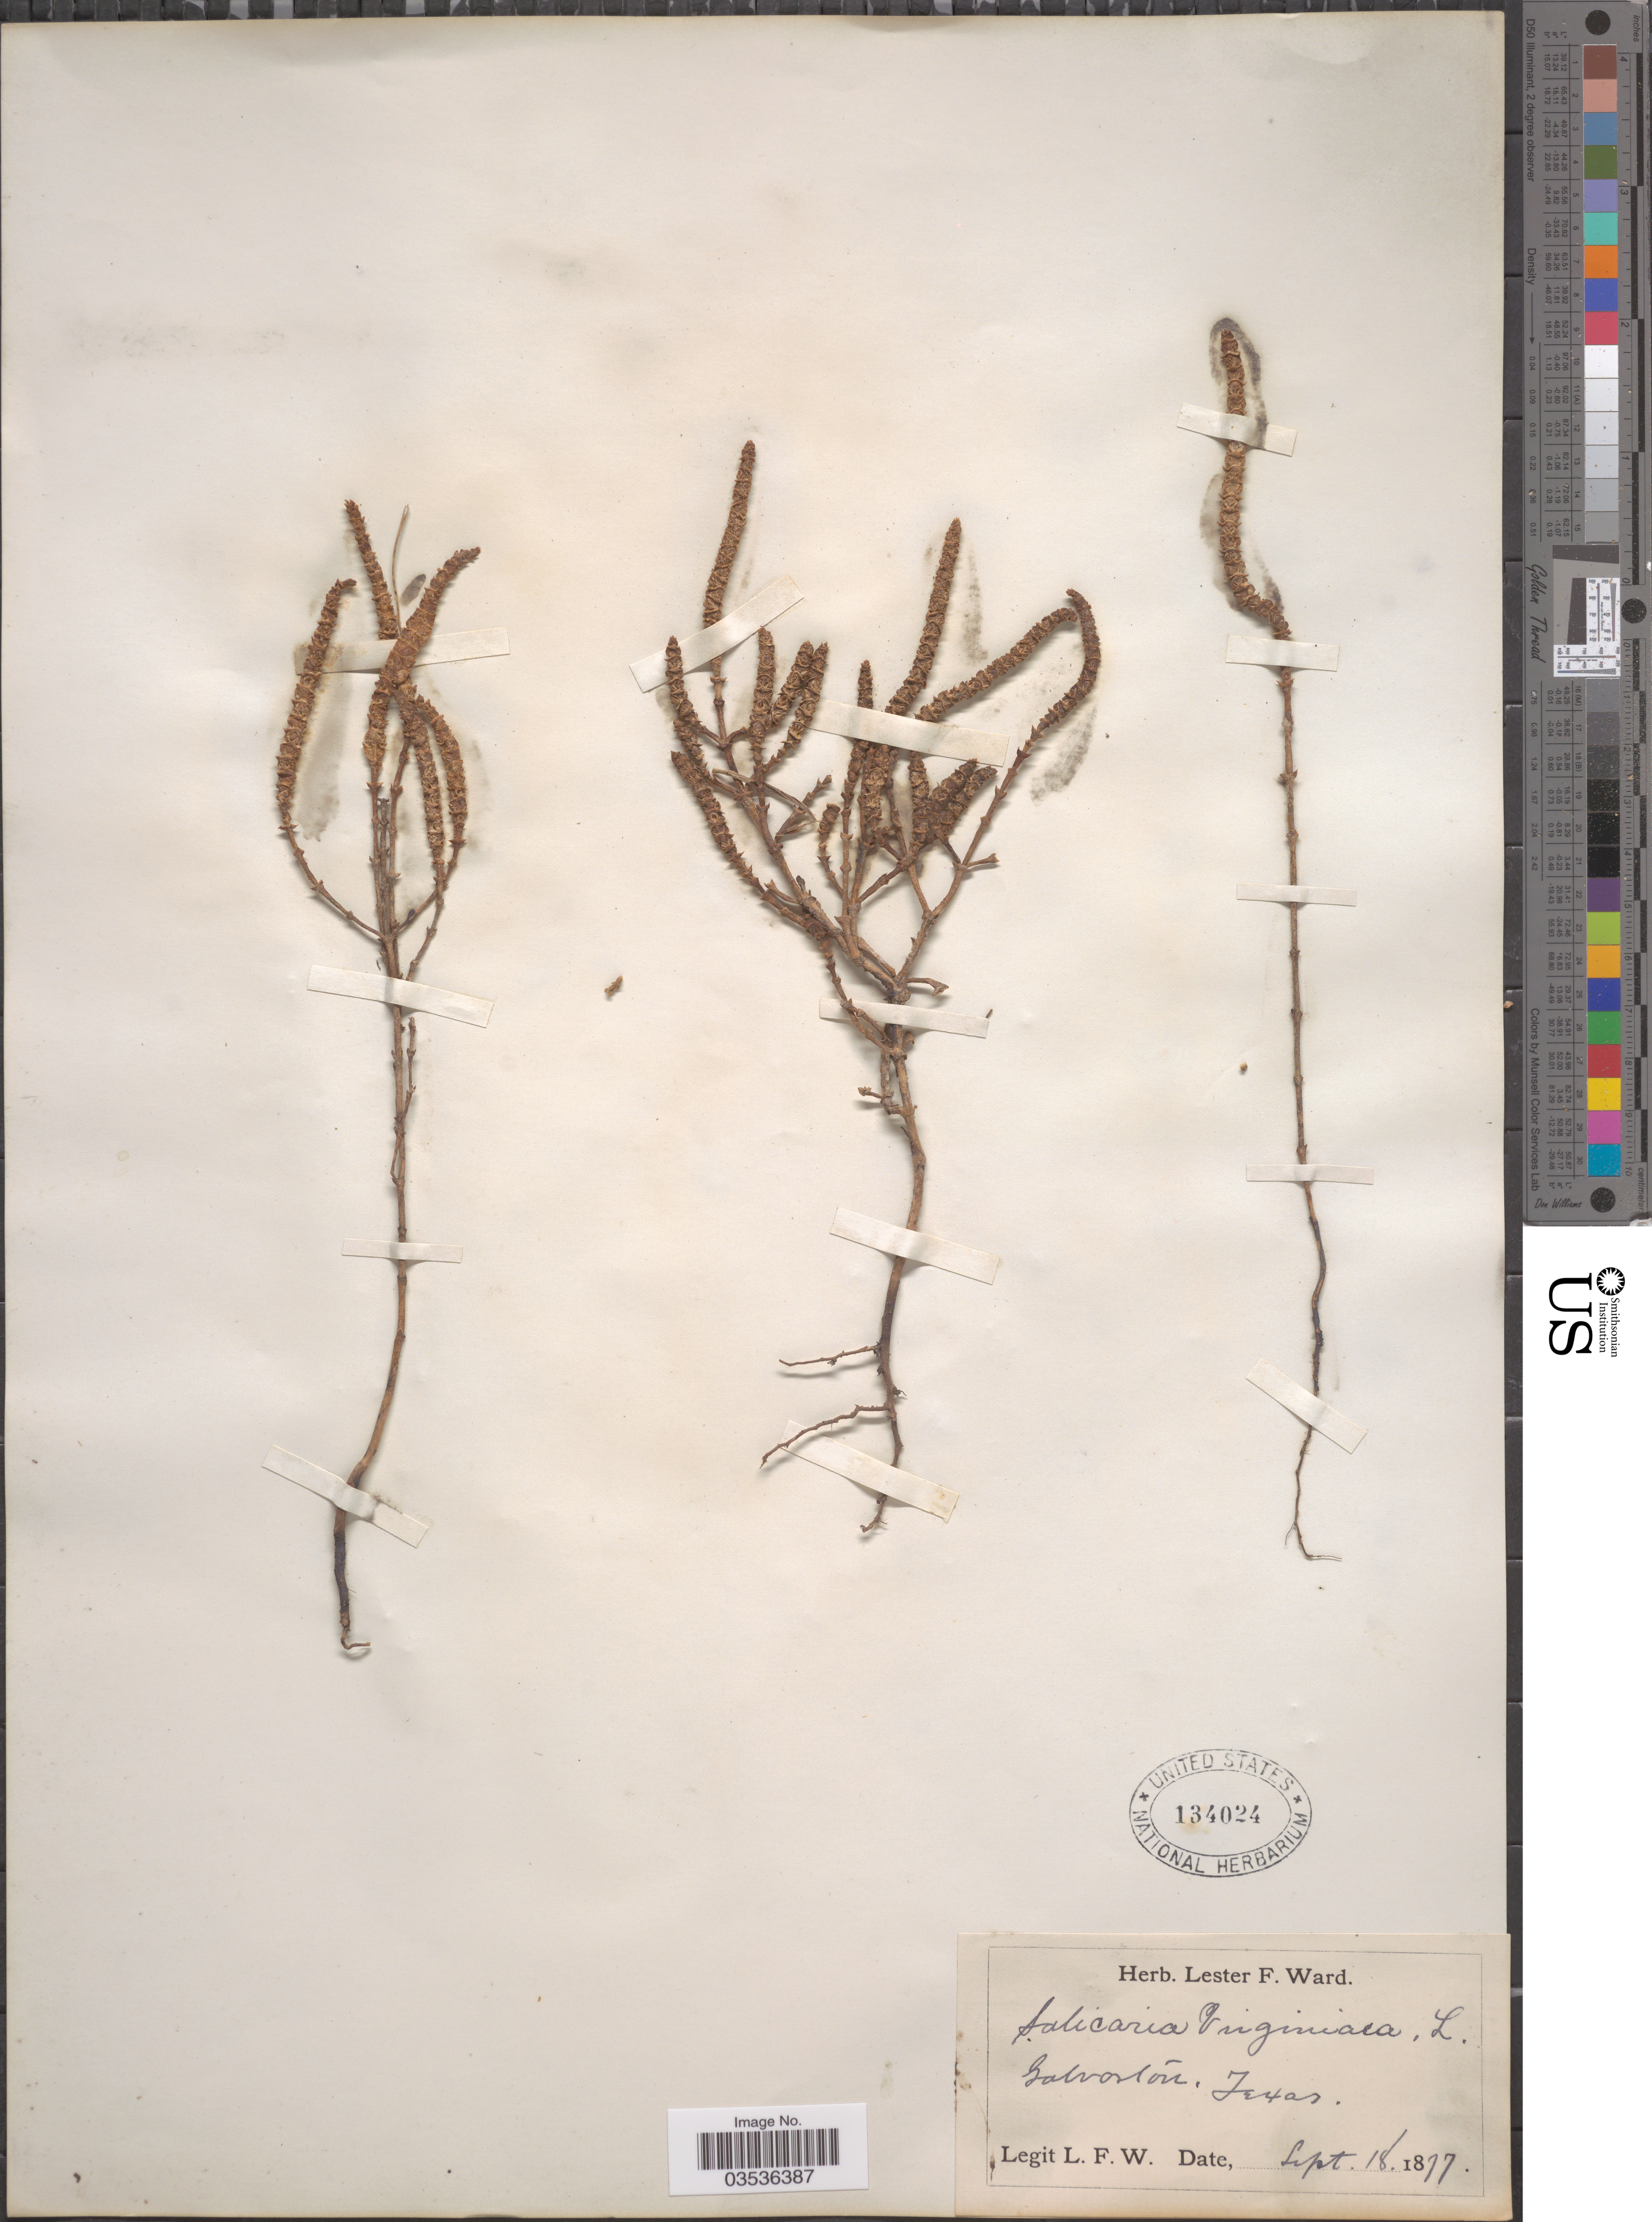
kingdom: Plantae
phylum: Tracheophyta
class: Magnoliopsida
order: Caryophyllales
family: Amaranthaceae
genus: Salicornia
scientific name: Salicornia bigelovii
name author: Torr.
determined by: Strong, Mark T., (BOT), Smithsonian Institution - National Museum of Natural History (UNITED STATES)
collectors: L. F. Ward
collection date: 1877-09-18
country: United States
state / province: Texas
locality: Galveston.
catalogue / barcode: US 134024